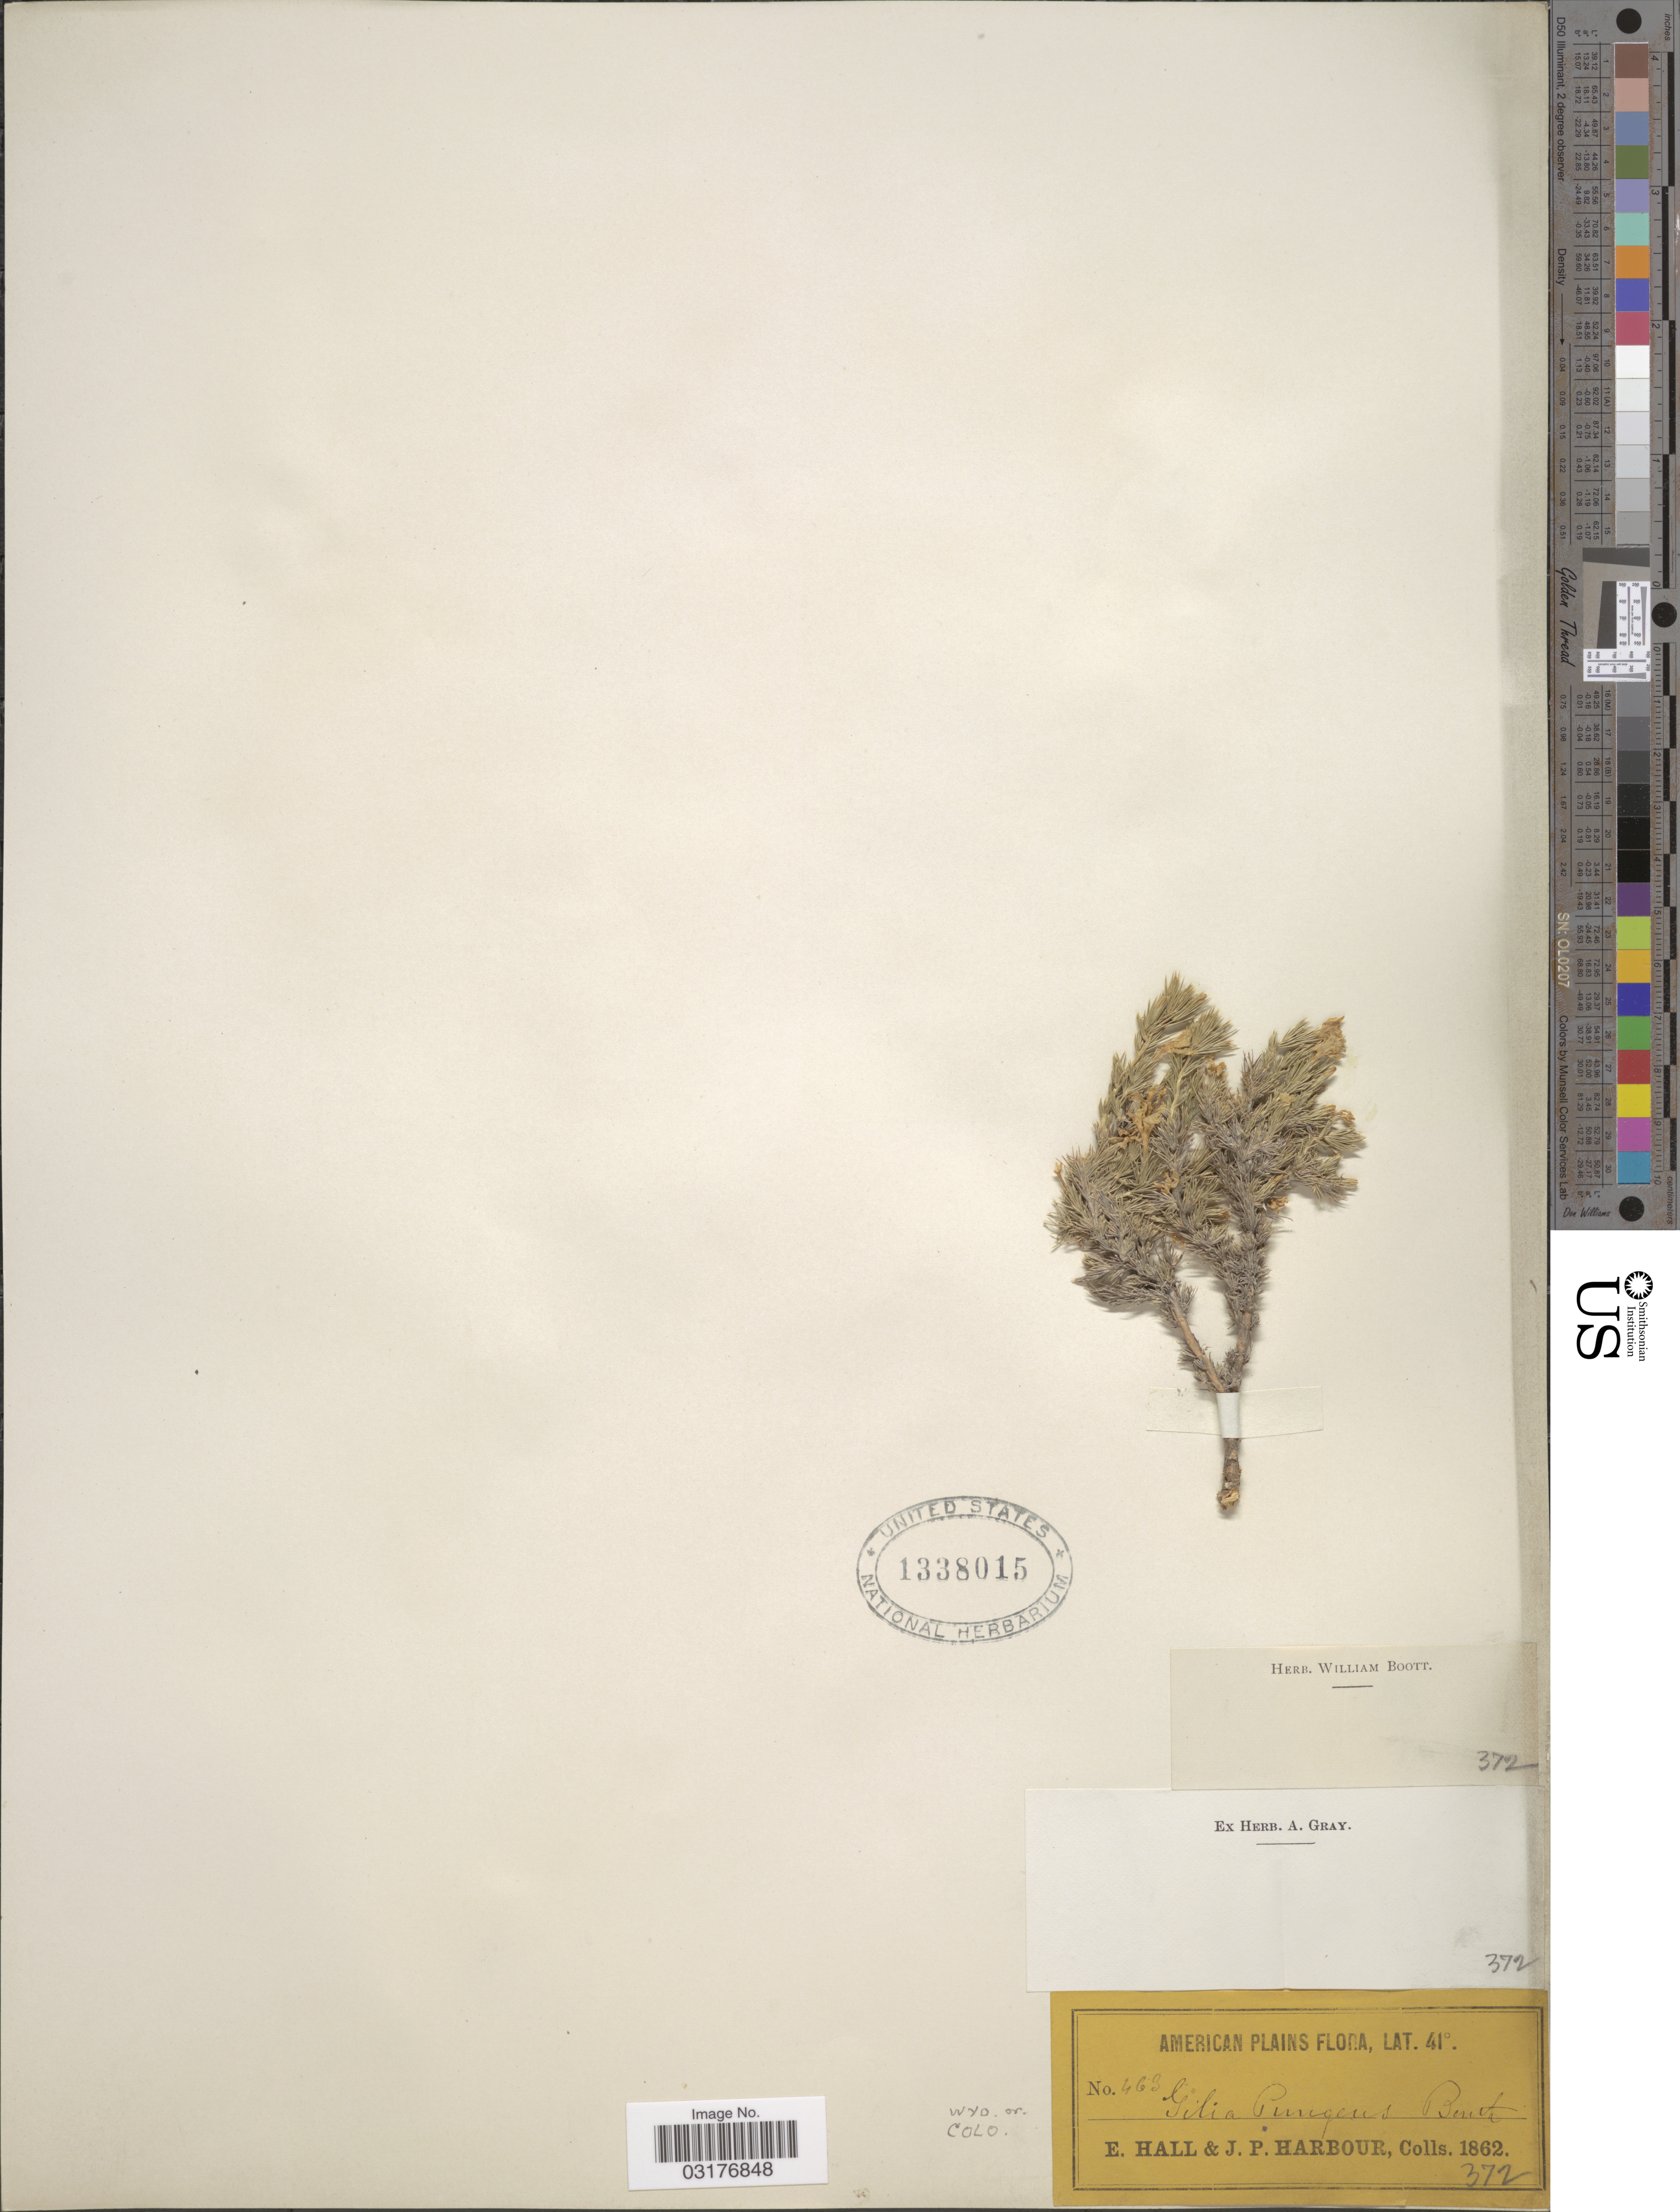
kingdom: Plantae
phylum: Tracheophyta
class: Magnoliopsida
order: Ericales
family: Polemoniaceae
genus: Linanthus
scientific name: Linanthus pungens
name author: (Torr.) J.M. Porter & L.A. Johnson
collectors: E. Hall & J. Harbour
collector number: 463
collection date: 1862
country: United States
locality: American Plains. Wyo. or Colo.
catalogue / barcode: US 1338015